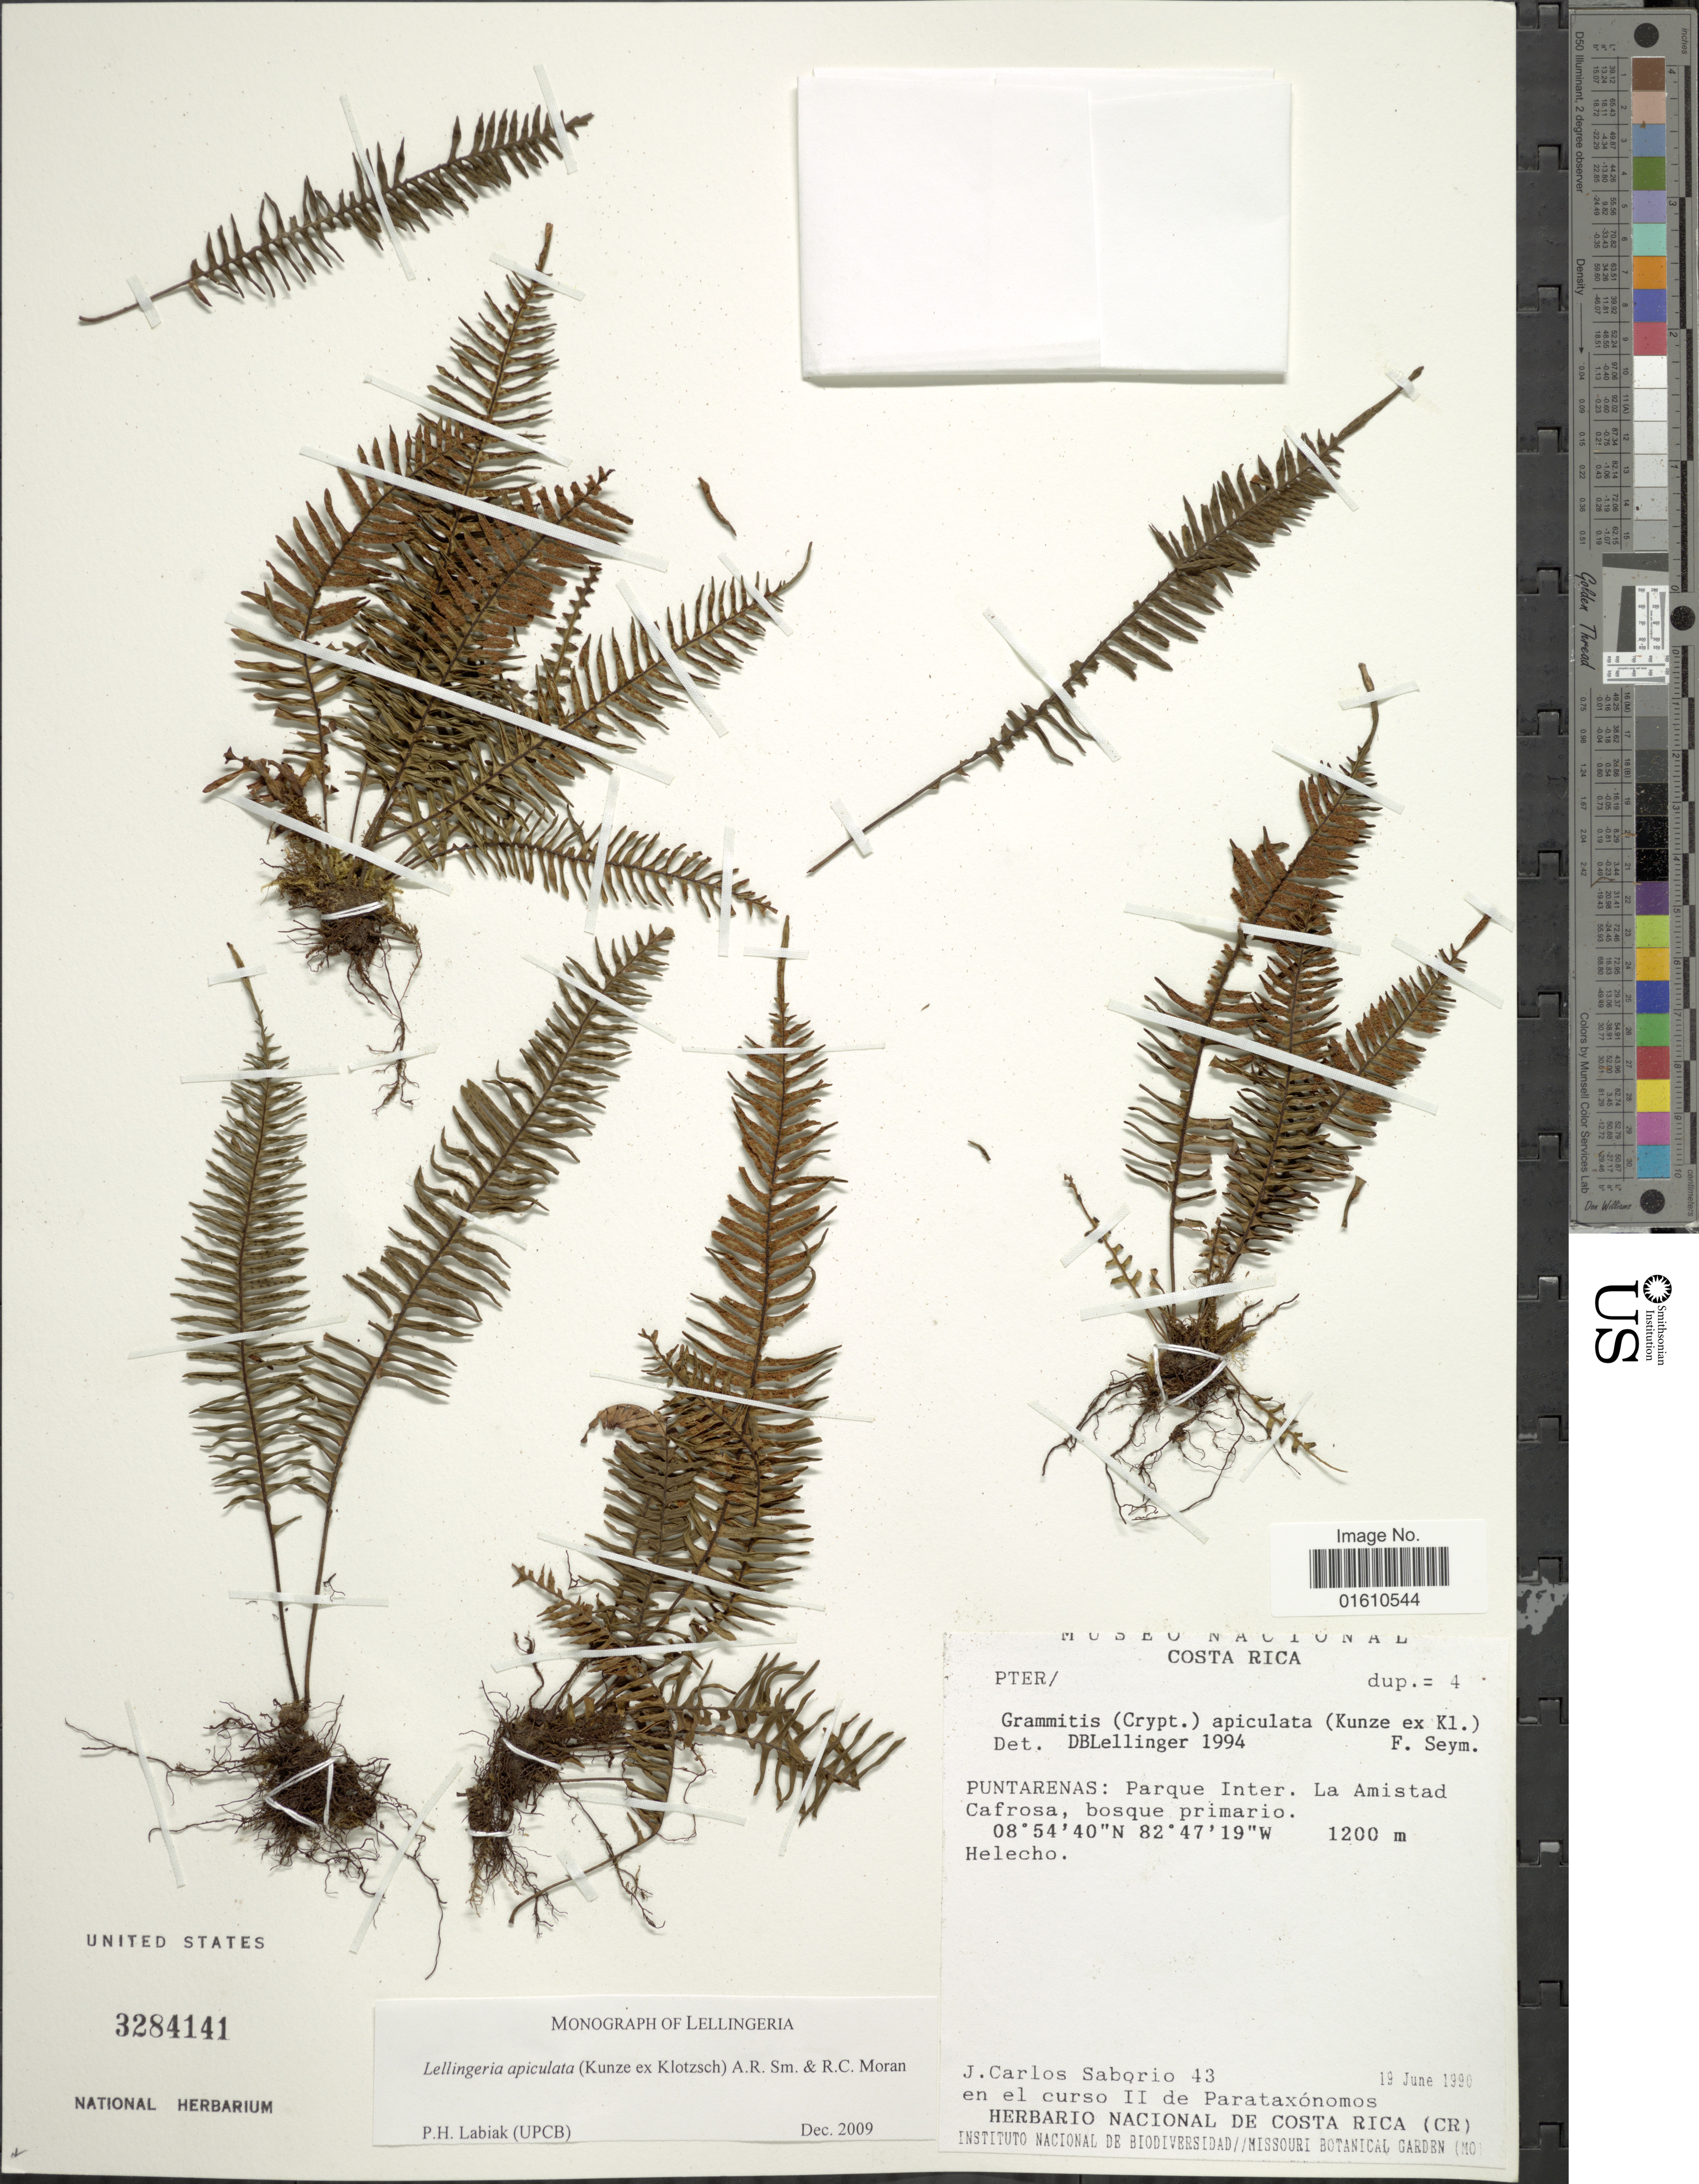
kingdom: Plantae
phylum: Tracheophyta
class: Polypodiopsida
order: Polypodiales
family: Polypodiaceae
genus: Lellingeria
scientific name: Lellingeria apiculata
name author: (Kunze ex Klotzsch) A.R. Sm. & R.C. Moran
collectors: C. Saborio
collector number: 43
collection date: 1990-06-19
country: Costa Rica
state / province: Puntarenas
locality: Puntarenas: Parque Inter, La Amistad Cafrosa, bosque primario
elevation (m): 1200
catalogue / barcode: US 3284141